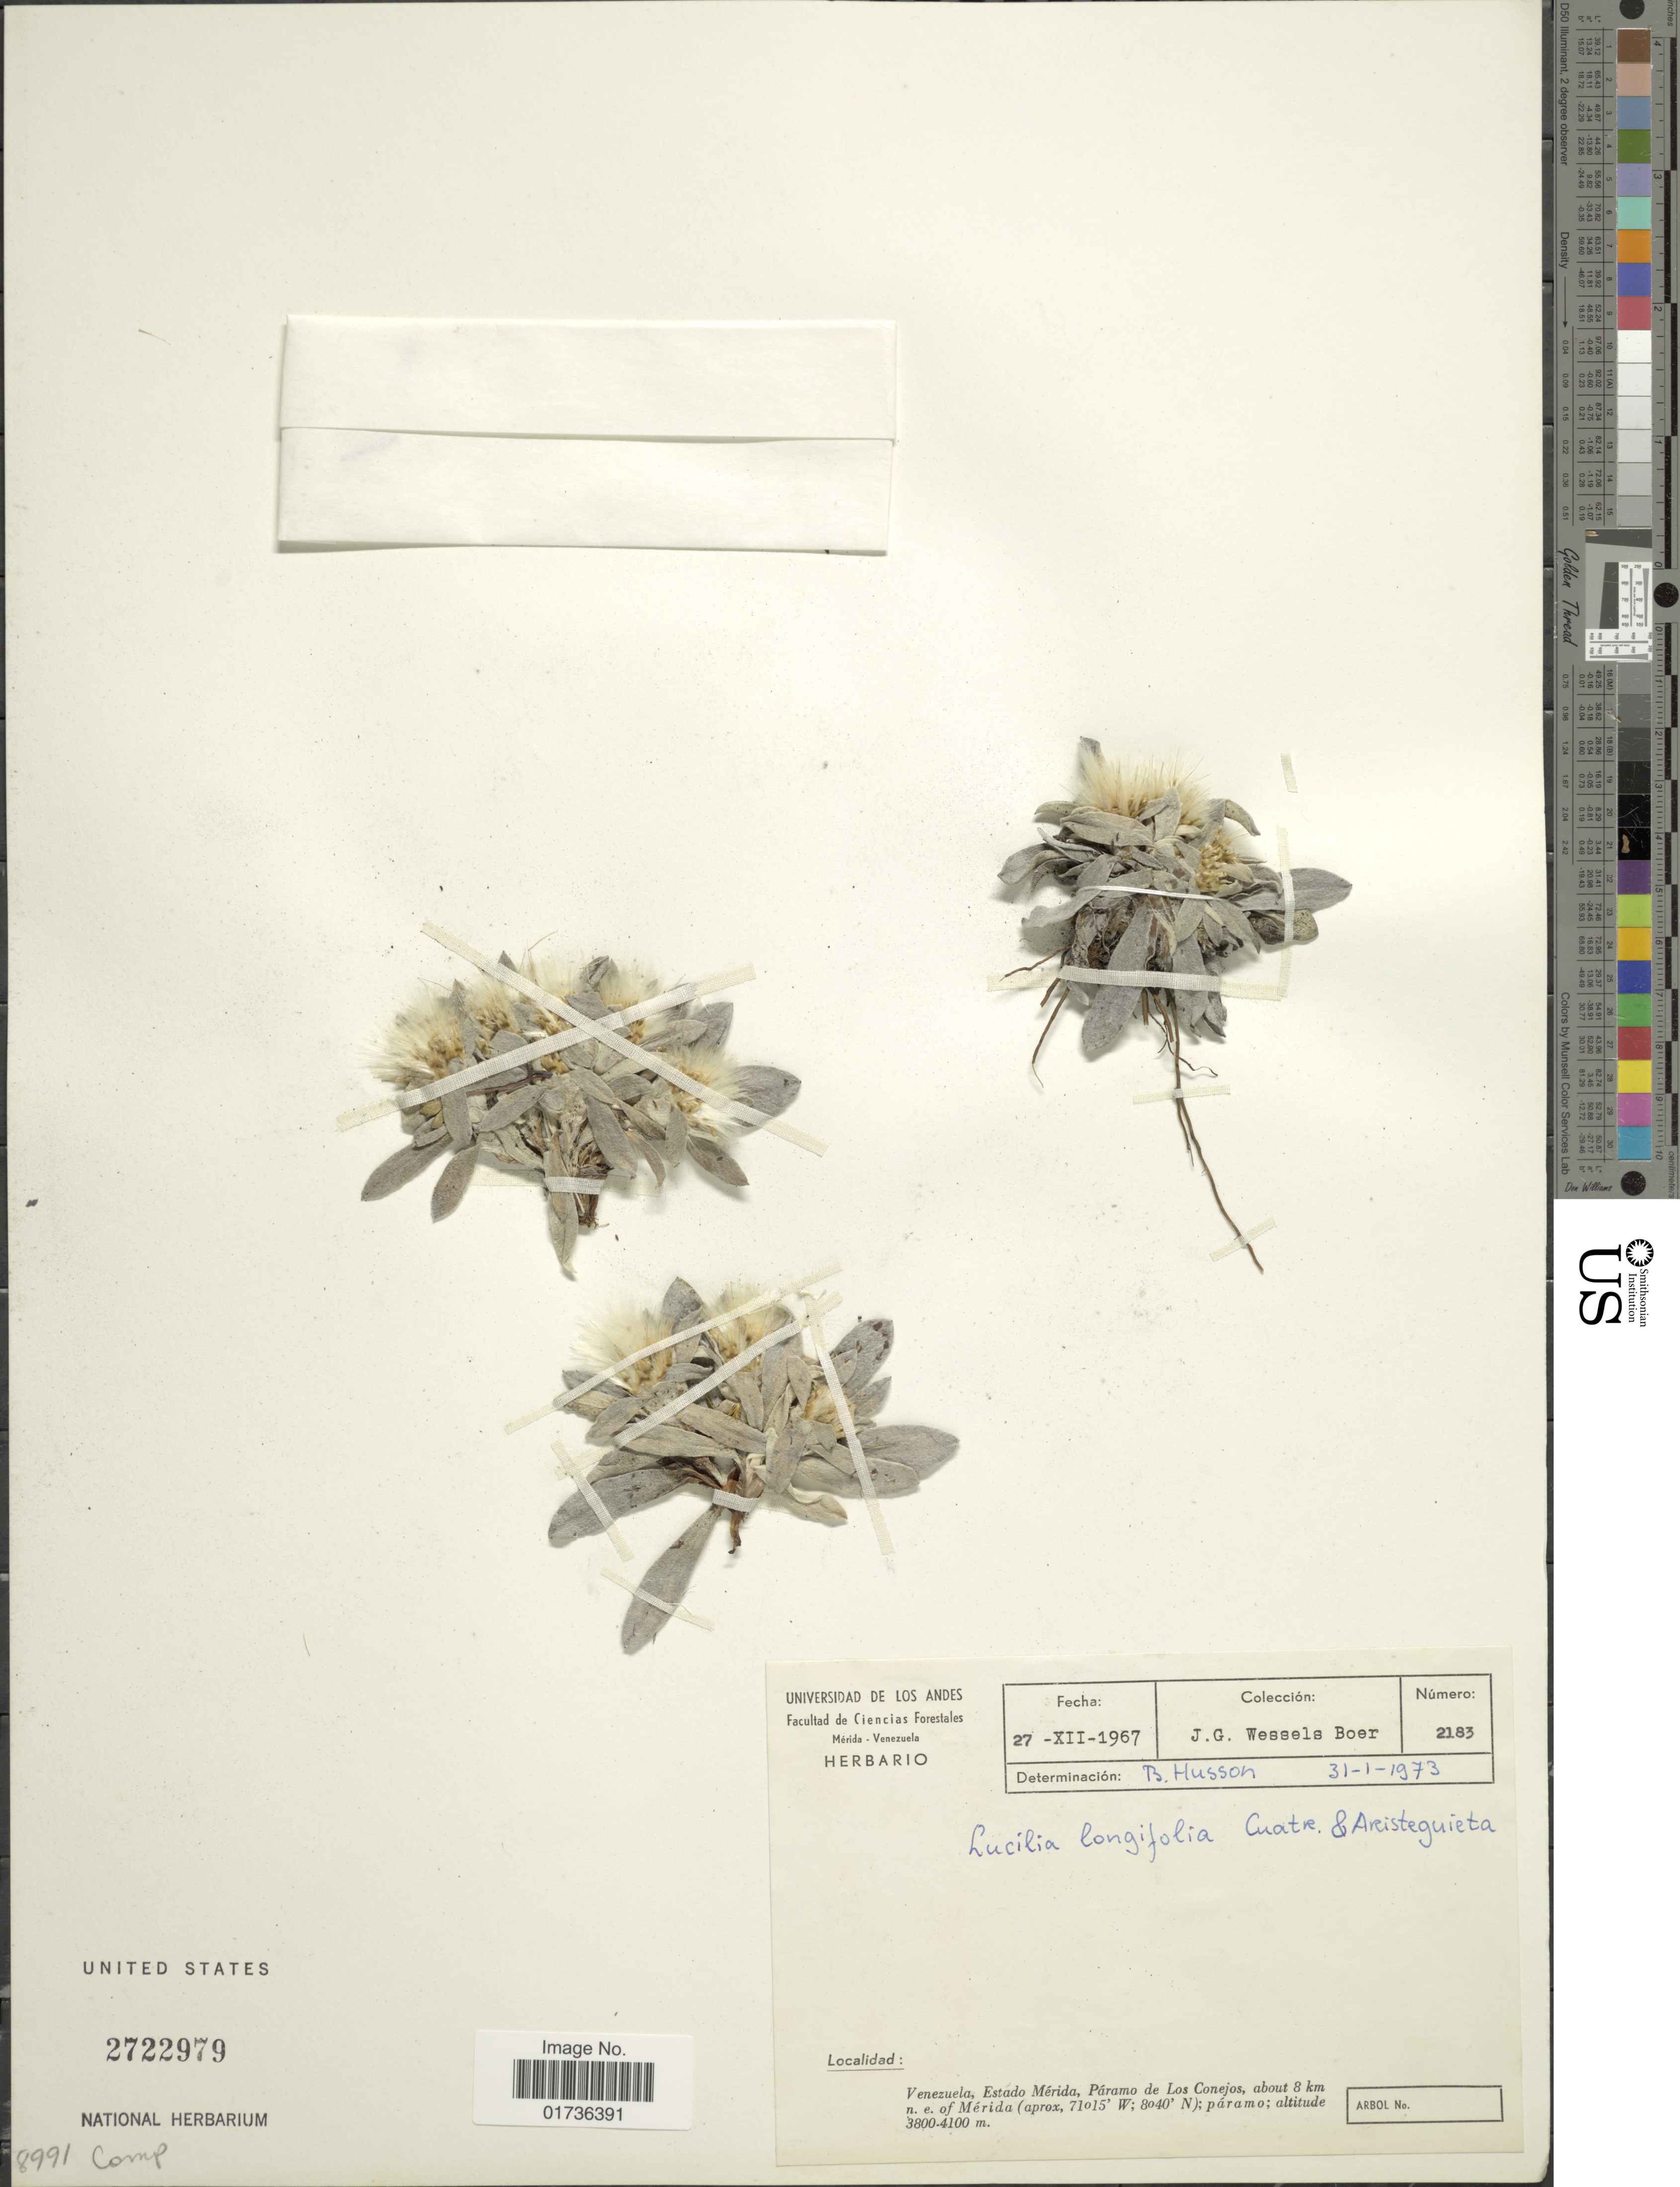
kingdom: Plantae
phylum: Tracheophyta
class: Magnoliopsida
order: Asterales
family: Asteraceae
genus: Belloa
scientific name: Belloa longifolia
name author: (Cuatrec. & Aristeg.) Sagást. & M.O. Dillon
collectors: J. G. Wessels Boer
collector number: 2183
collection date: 1967-12-27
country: Venezuela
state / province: Mérida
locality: Páramo de Los Conejos, about 8 km n.e. of Mérida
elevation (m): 3800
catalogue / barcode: US 2722979